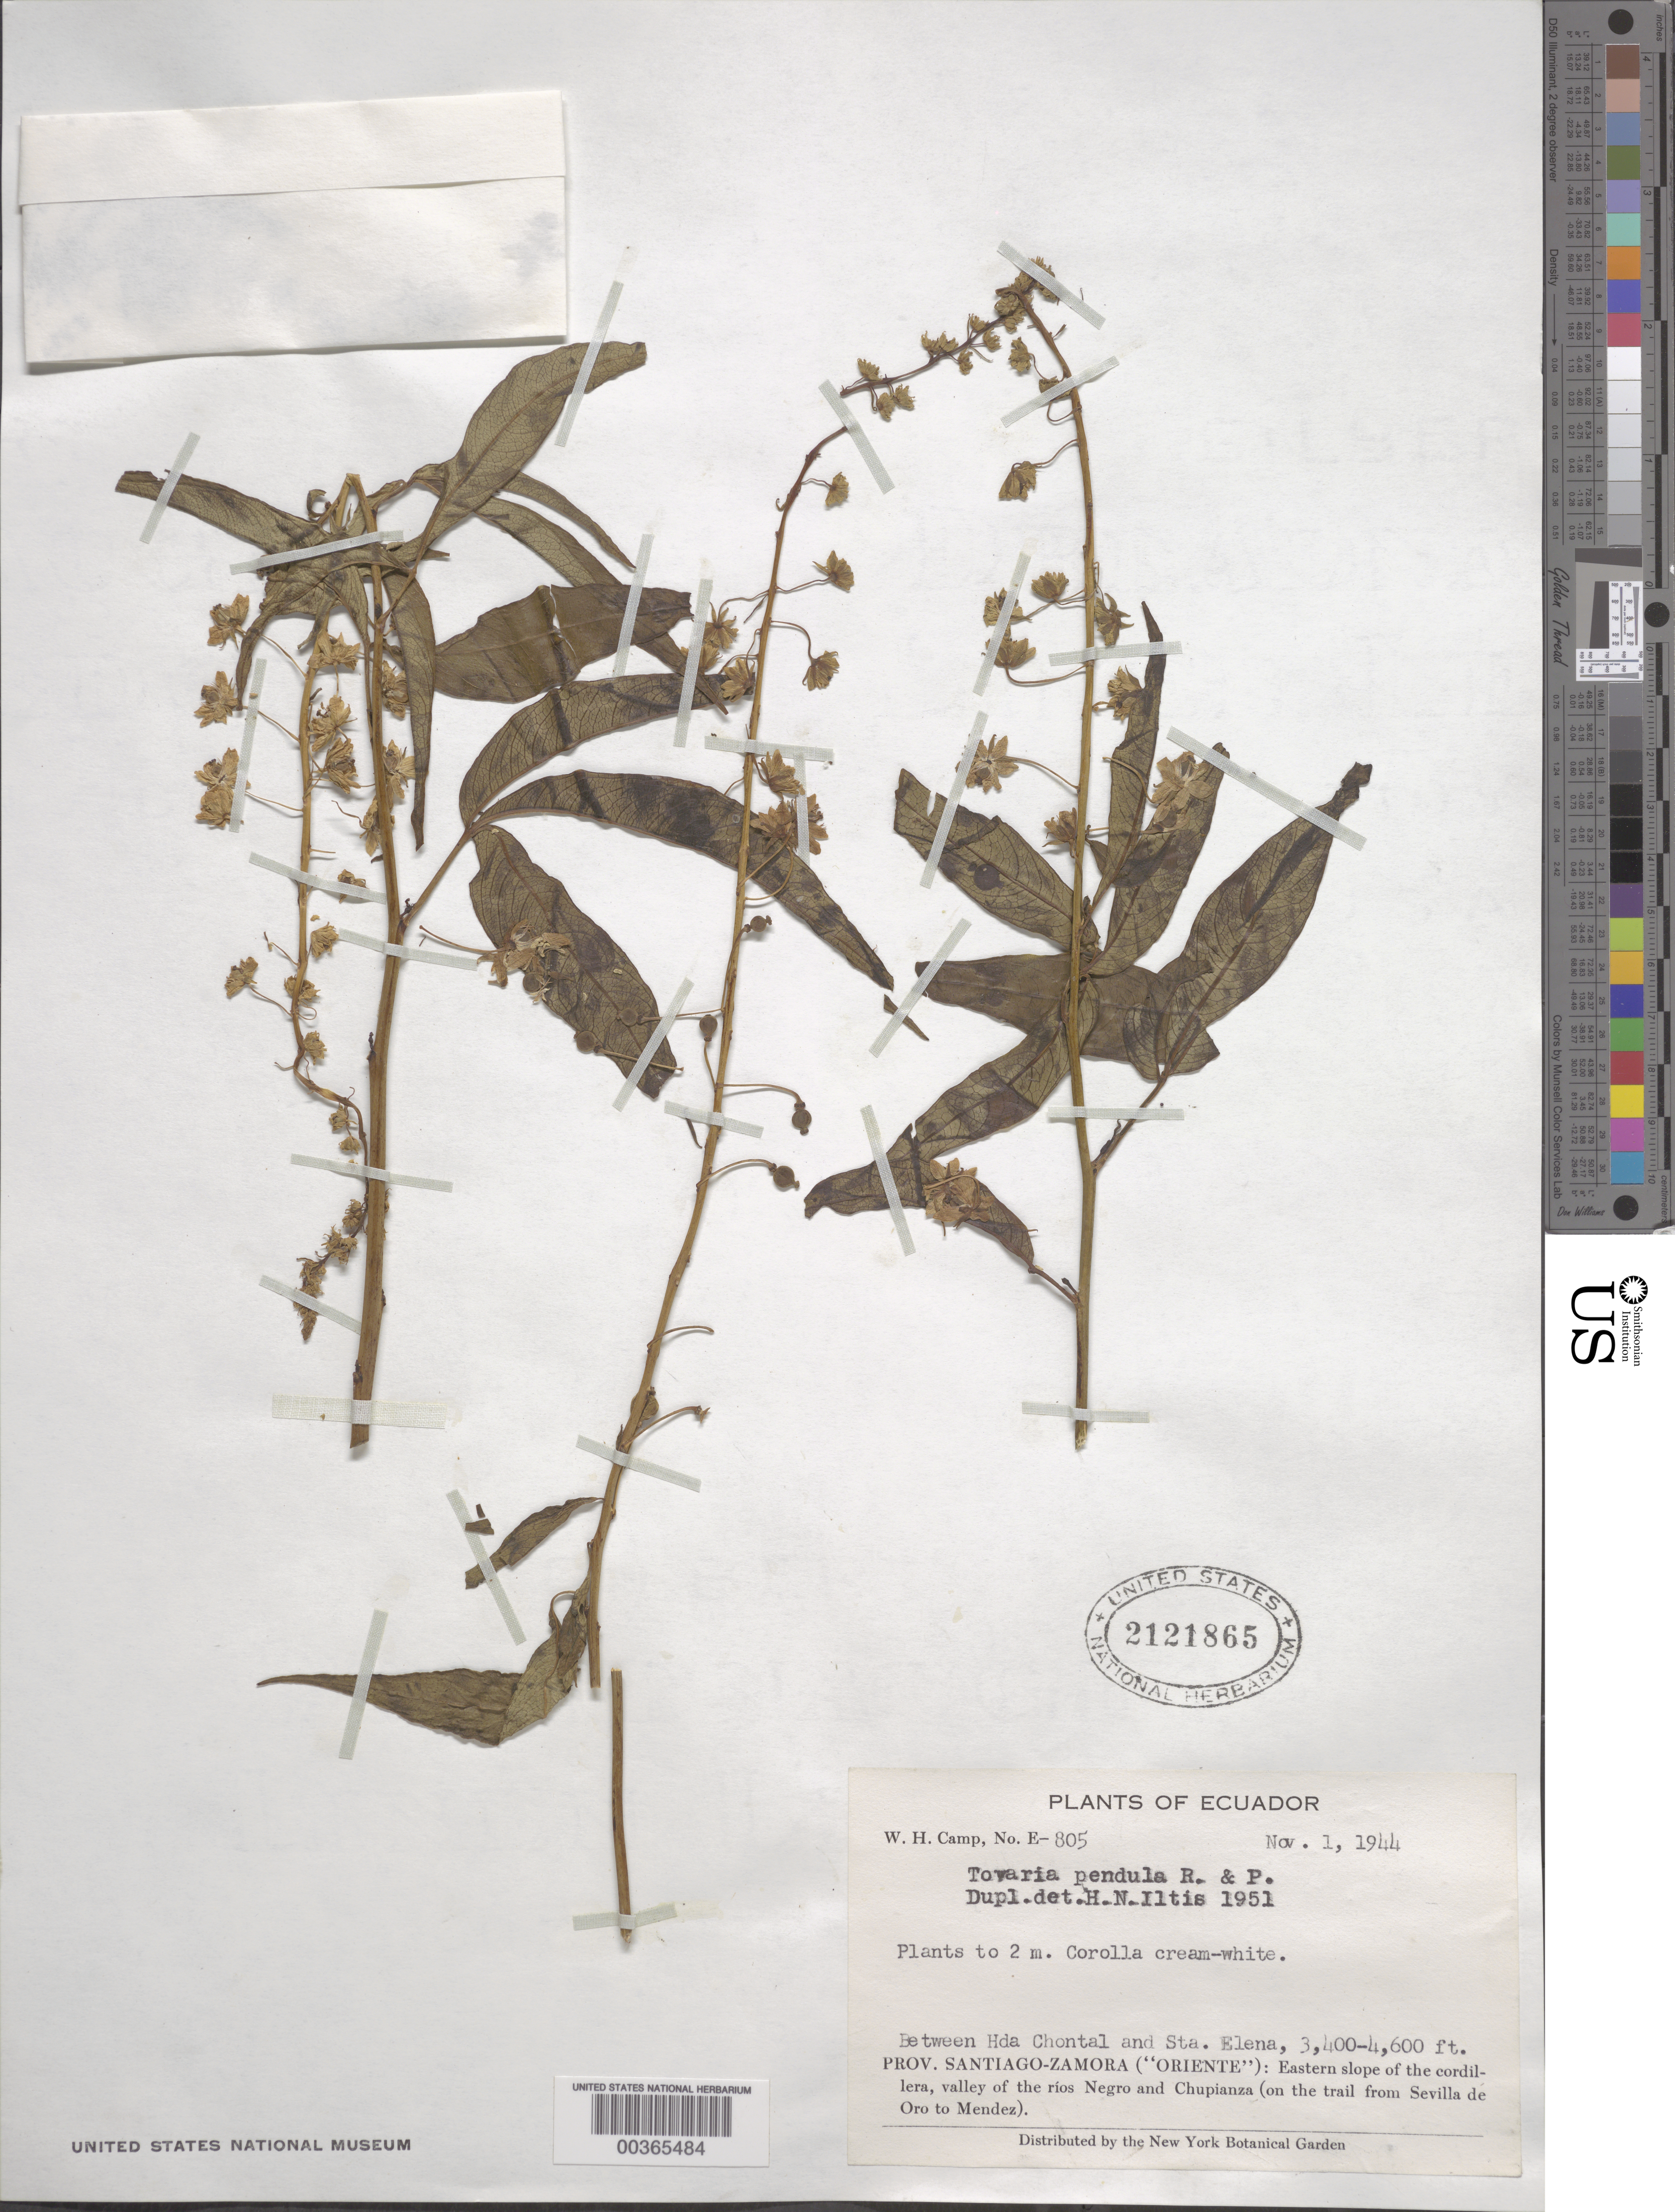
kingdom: Plantae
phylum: Tracheophyta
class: Magnoliopsida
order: Brassicales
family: Tovariaceae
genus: Tovaria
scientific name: Tovaria pendula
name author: Ruiz & Pav.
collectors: W. H. Camp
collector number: E-805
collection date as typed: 01 Nov 1944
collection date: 1944-11-01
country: Ecuador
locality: Between hda. chontal and Sta. Elena, Trail from Sevilla de Oro to mendez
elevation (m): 3400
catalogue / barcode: US 2121865